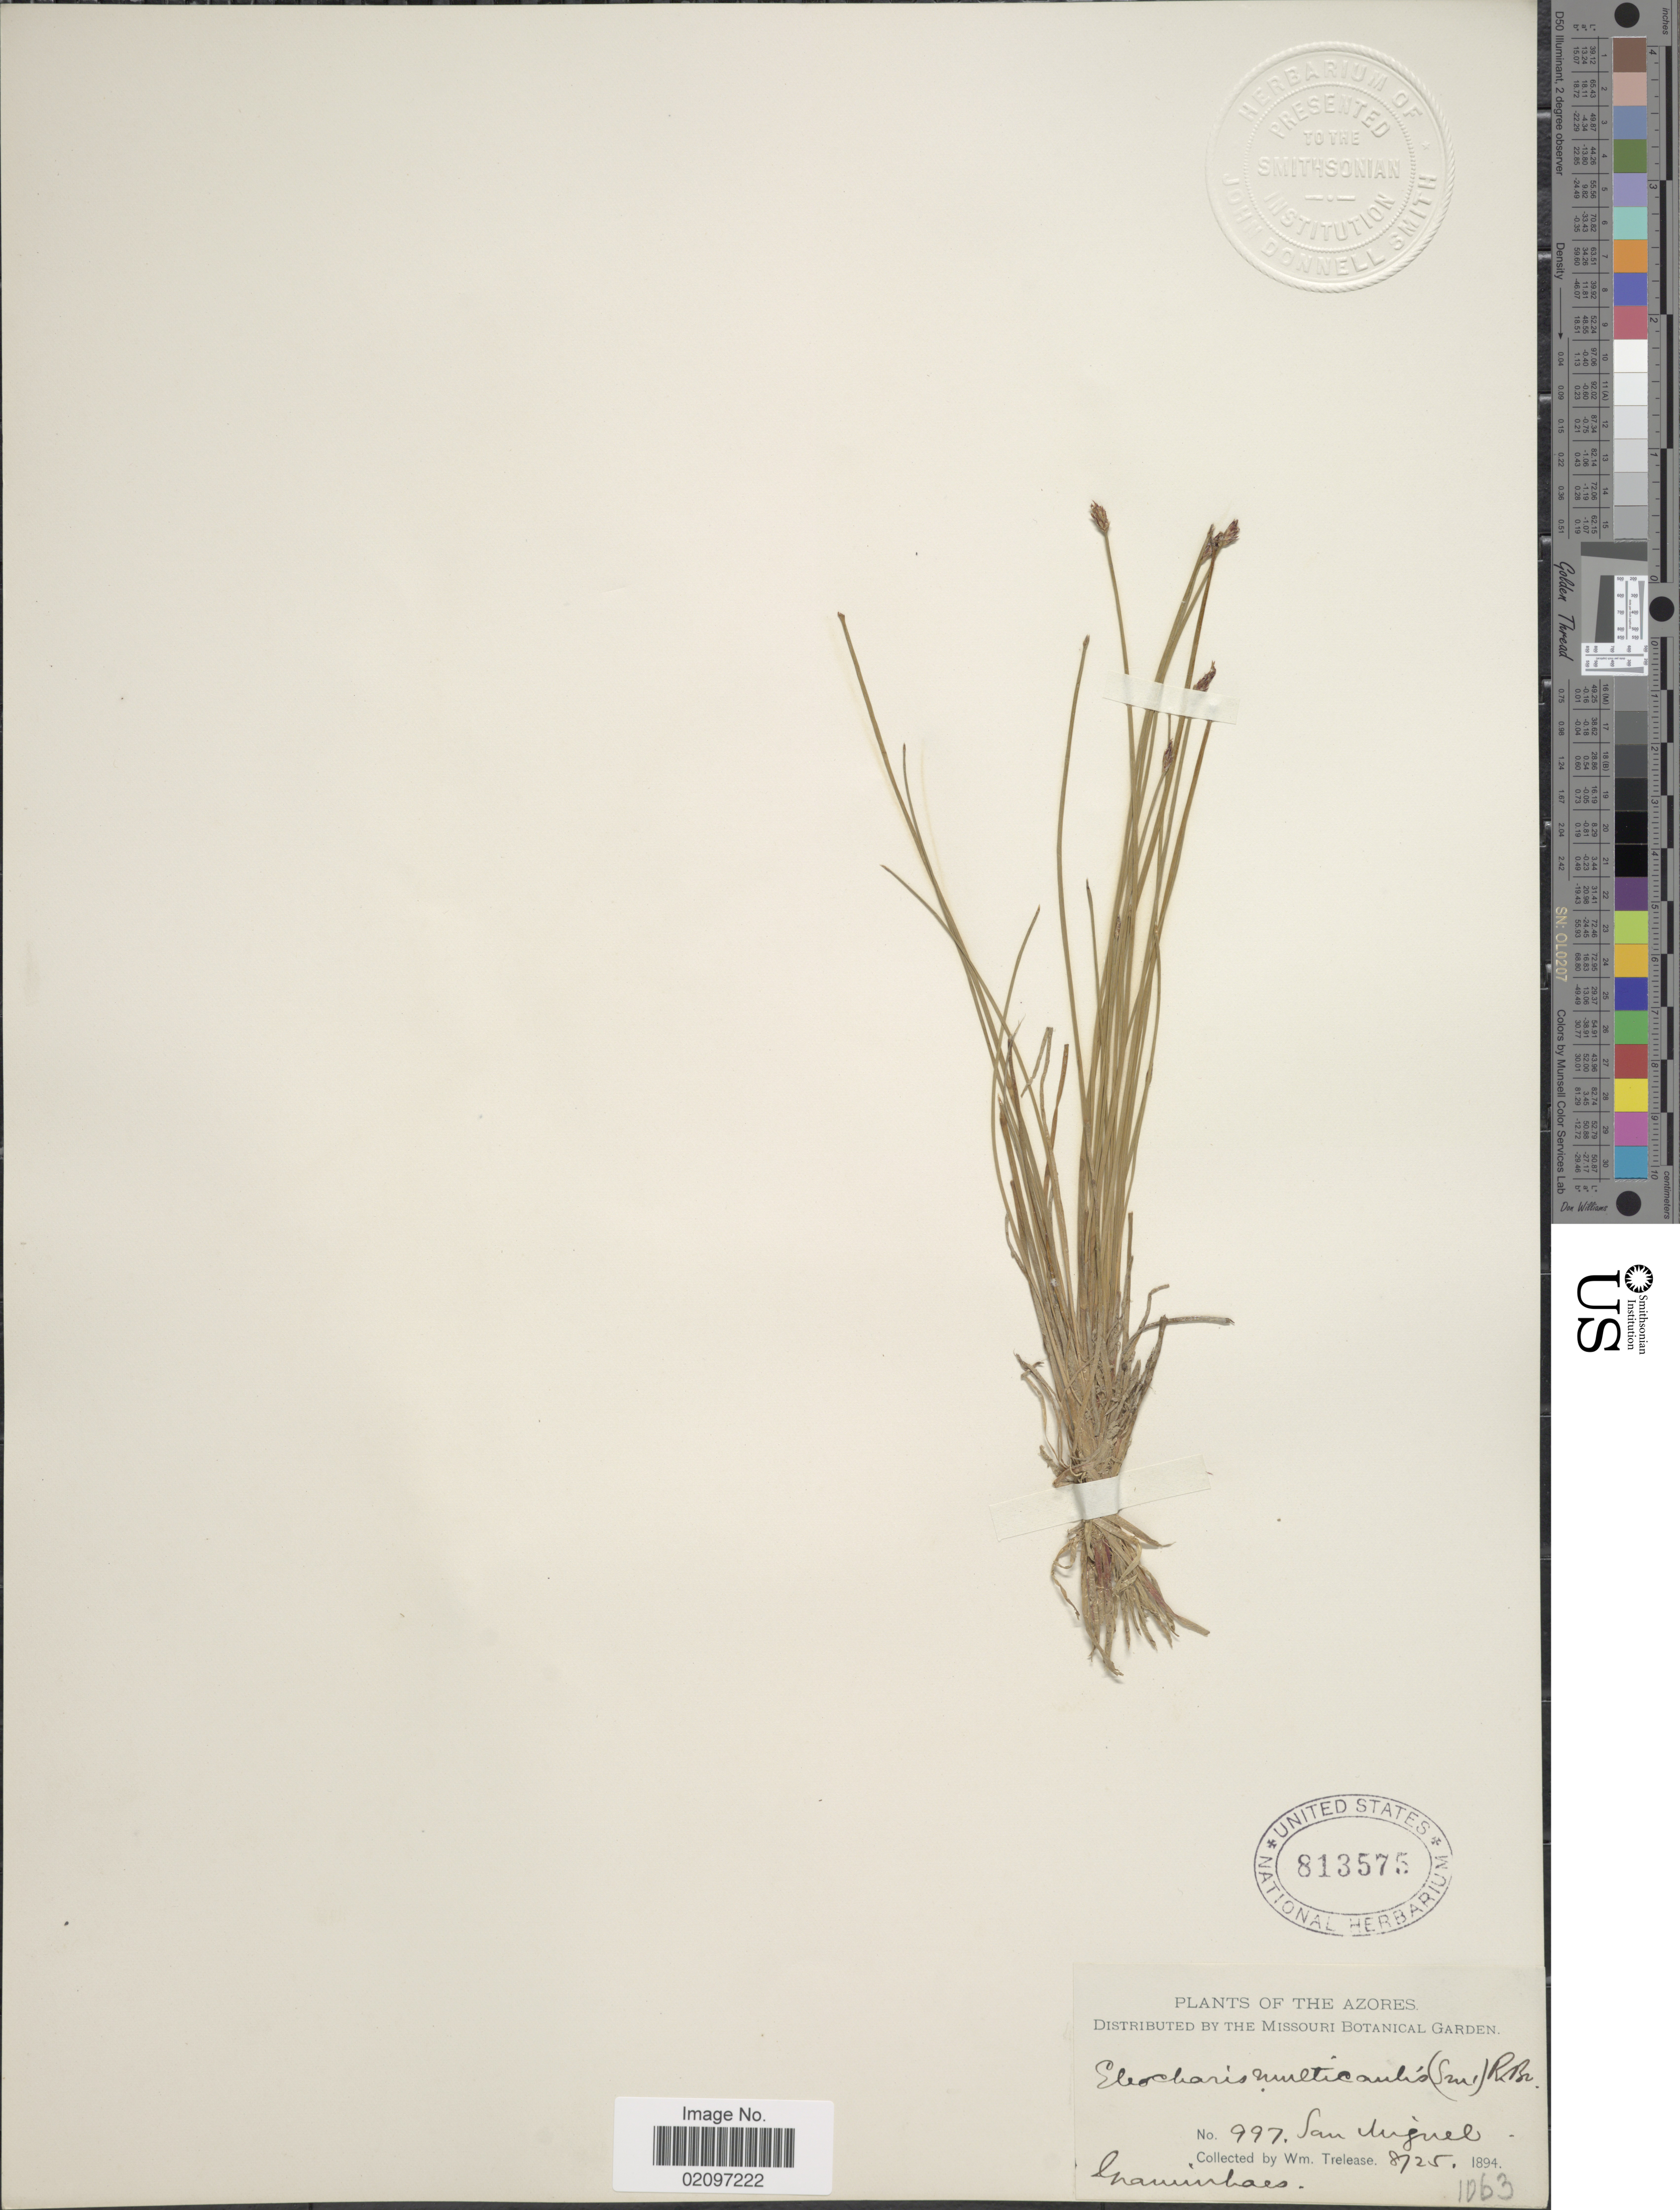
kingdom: Plantae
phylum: Tracheophyta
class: Liliopsida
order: Poales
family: Cyperaceae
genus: Eleocharis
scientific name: Eleocharis multicaulis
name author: (Sm.) Desv.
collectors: W. Trelease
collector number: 997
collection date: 1894-08-25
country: Portugal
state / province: Azores (Aut. Reg.)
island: São Miguel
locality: The Azores, San Miguel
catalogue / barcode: US 813575